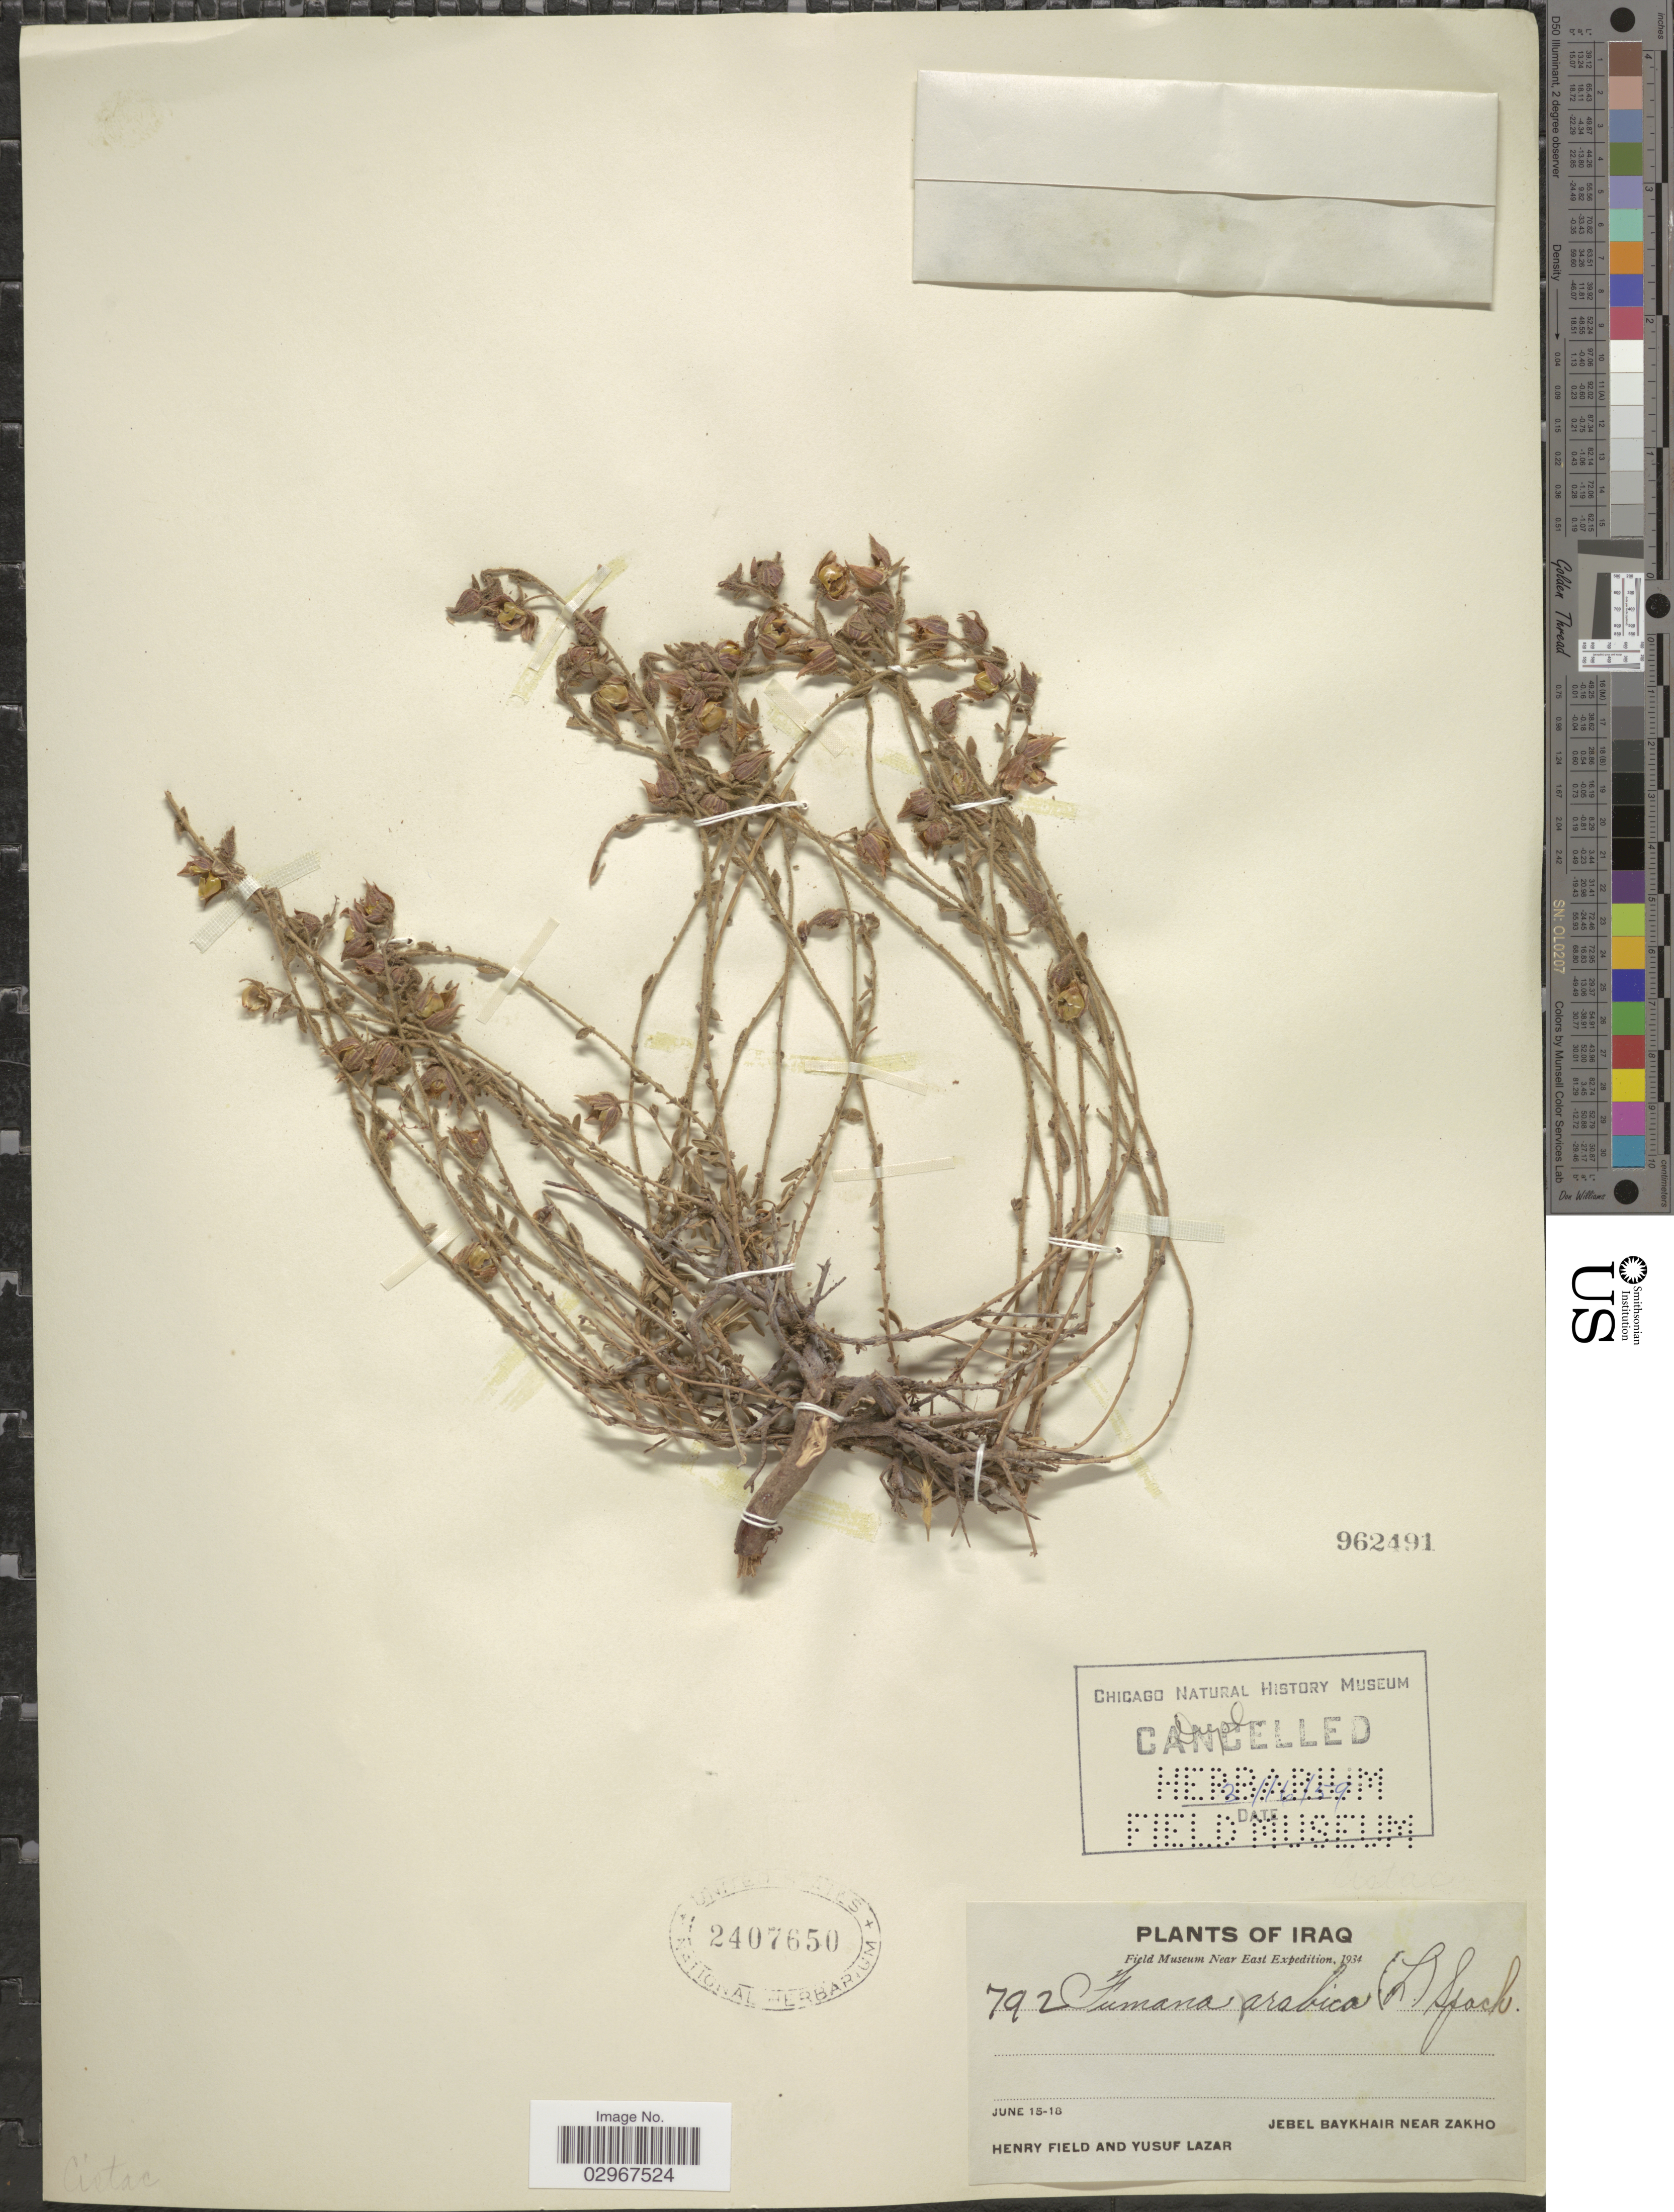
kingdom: Plantae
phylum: Tracheophyta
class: Magnoliopsida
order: Malvales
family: Cistaceae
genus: Fumana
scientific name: Fumana arabica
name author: (L.) Spach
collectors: H. Field & Y. Lazar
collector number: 792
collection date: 1934-06-15/1934-06-18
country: Iraq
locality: Jebel Baykhair near Zakho.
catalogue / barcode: US 2407650